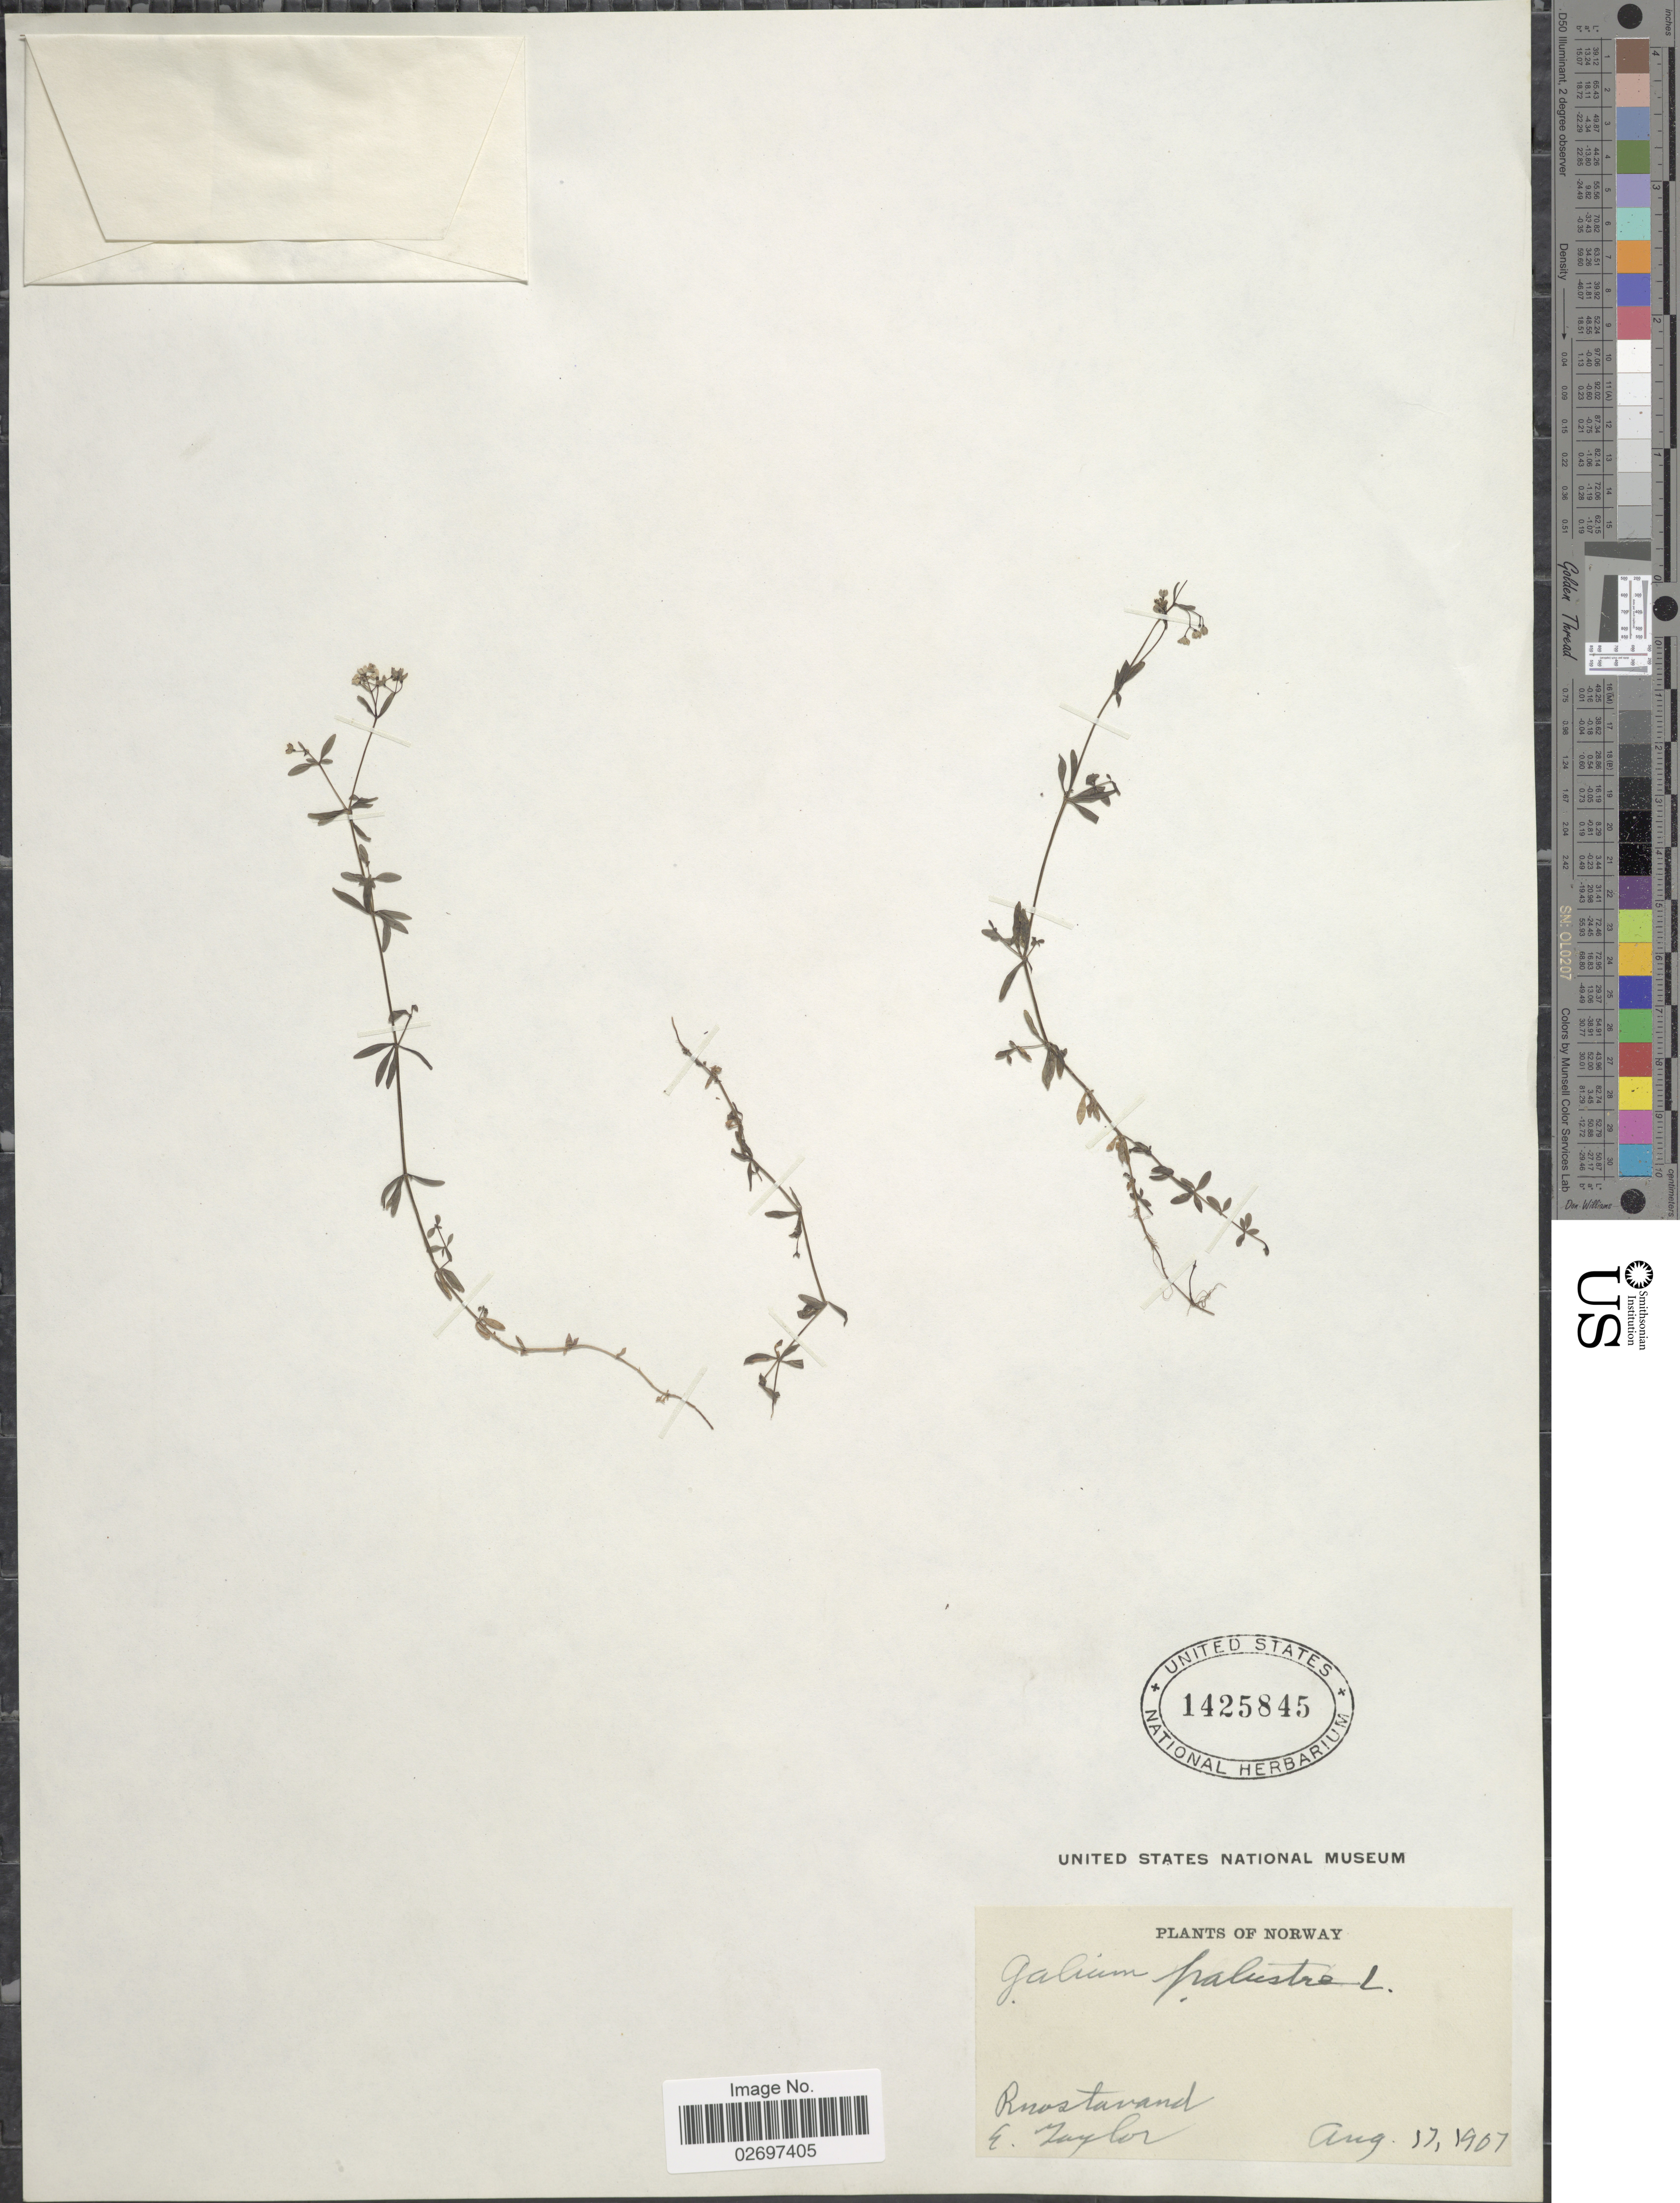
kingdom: Plantae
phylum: Tracheophyta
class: Magnoliopsida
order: Gentianales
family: Rubiaceae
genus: Galium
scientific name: Galium palustre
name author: L.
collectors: E. Taylor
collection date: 1907-08-17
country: Norway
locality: Ruostavand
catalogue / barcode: US 1425845